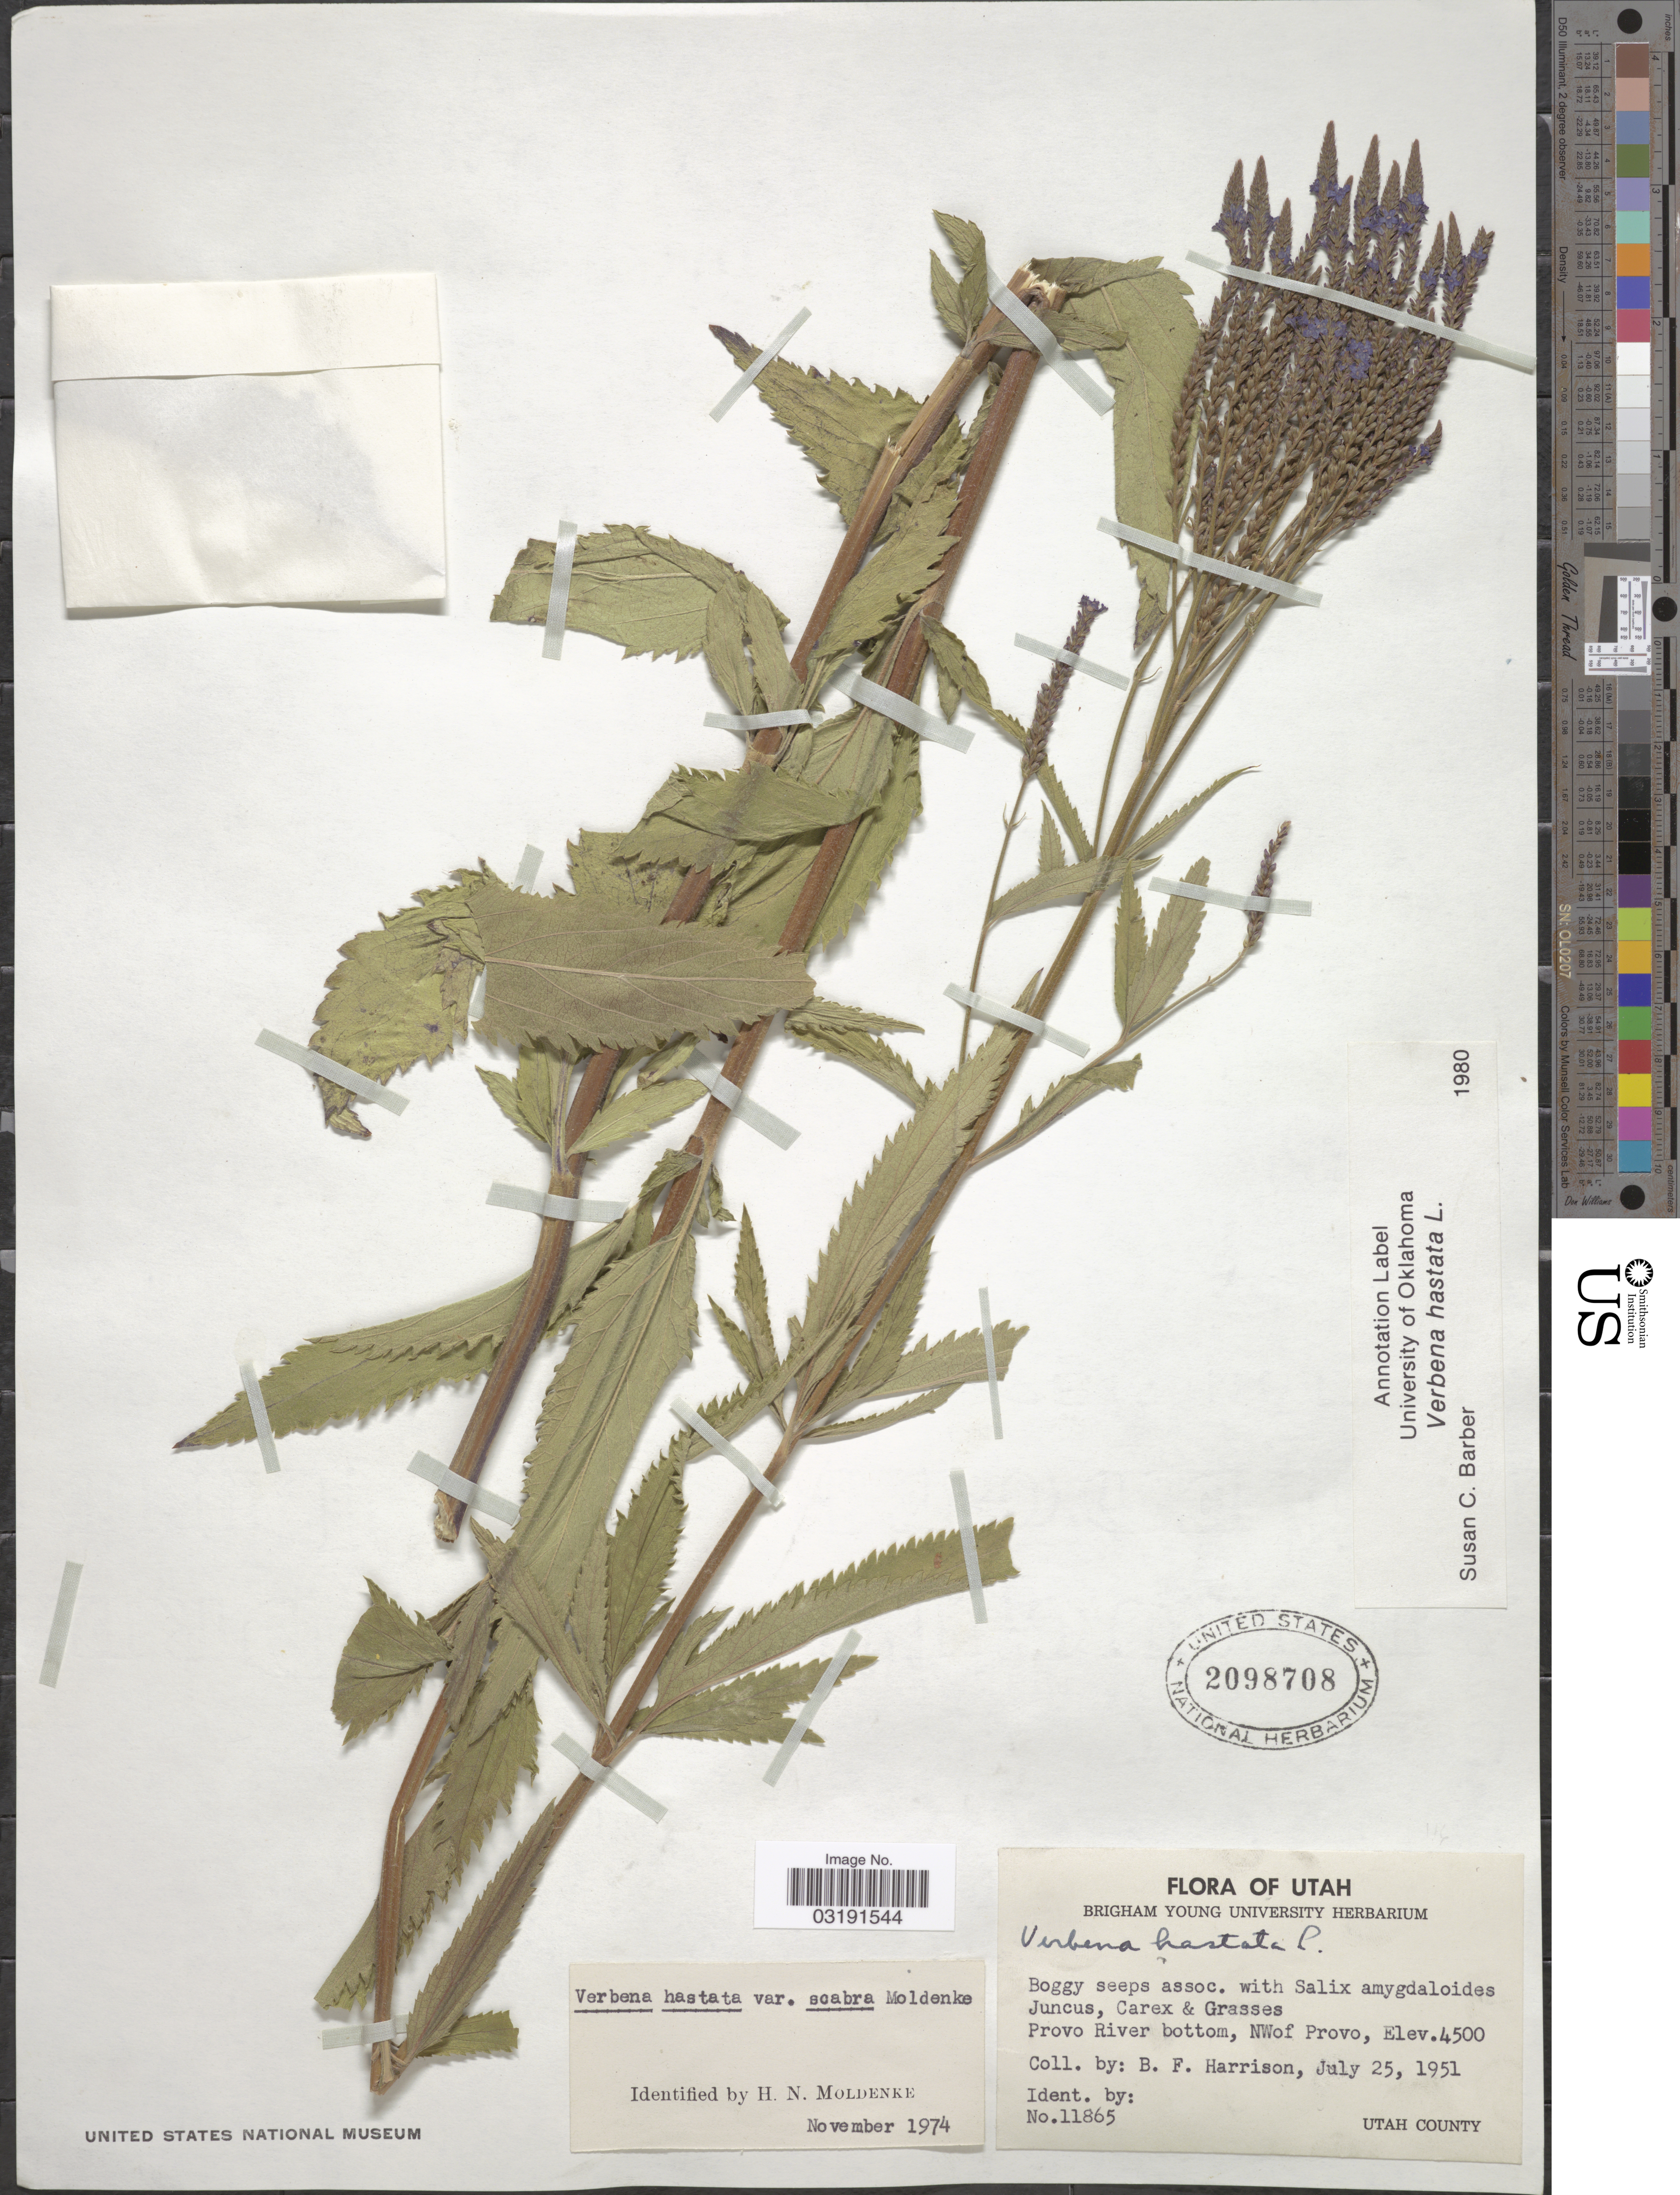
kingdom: Plantae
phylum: Tracheophyta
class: Magnoliopsida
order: Lamiales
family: Verbenaceae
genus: Verbena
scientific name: Verbena hastata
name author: L.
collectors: B. F. Harrison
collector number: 11865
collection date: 1951-07-25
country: United States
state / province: Utah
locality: Provo River bottom, NW of Provo, Utah County.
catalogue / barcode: US 2098708